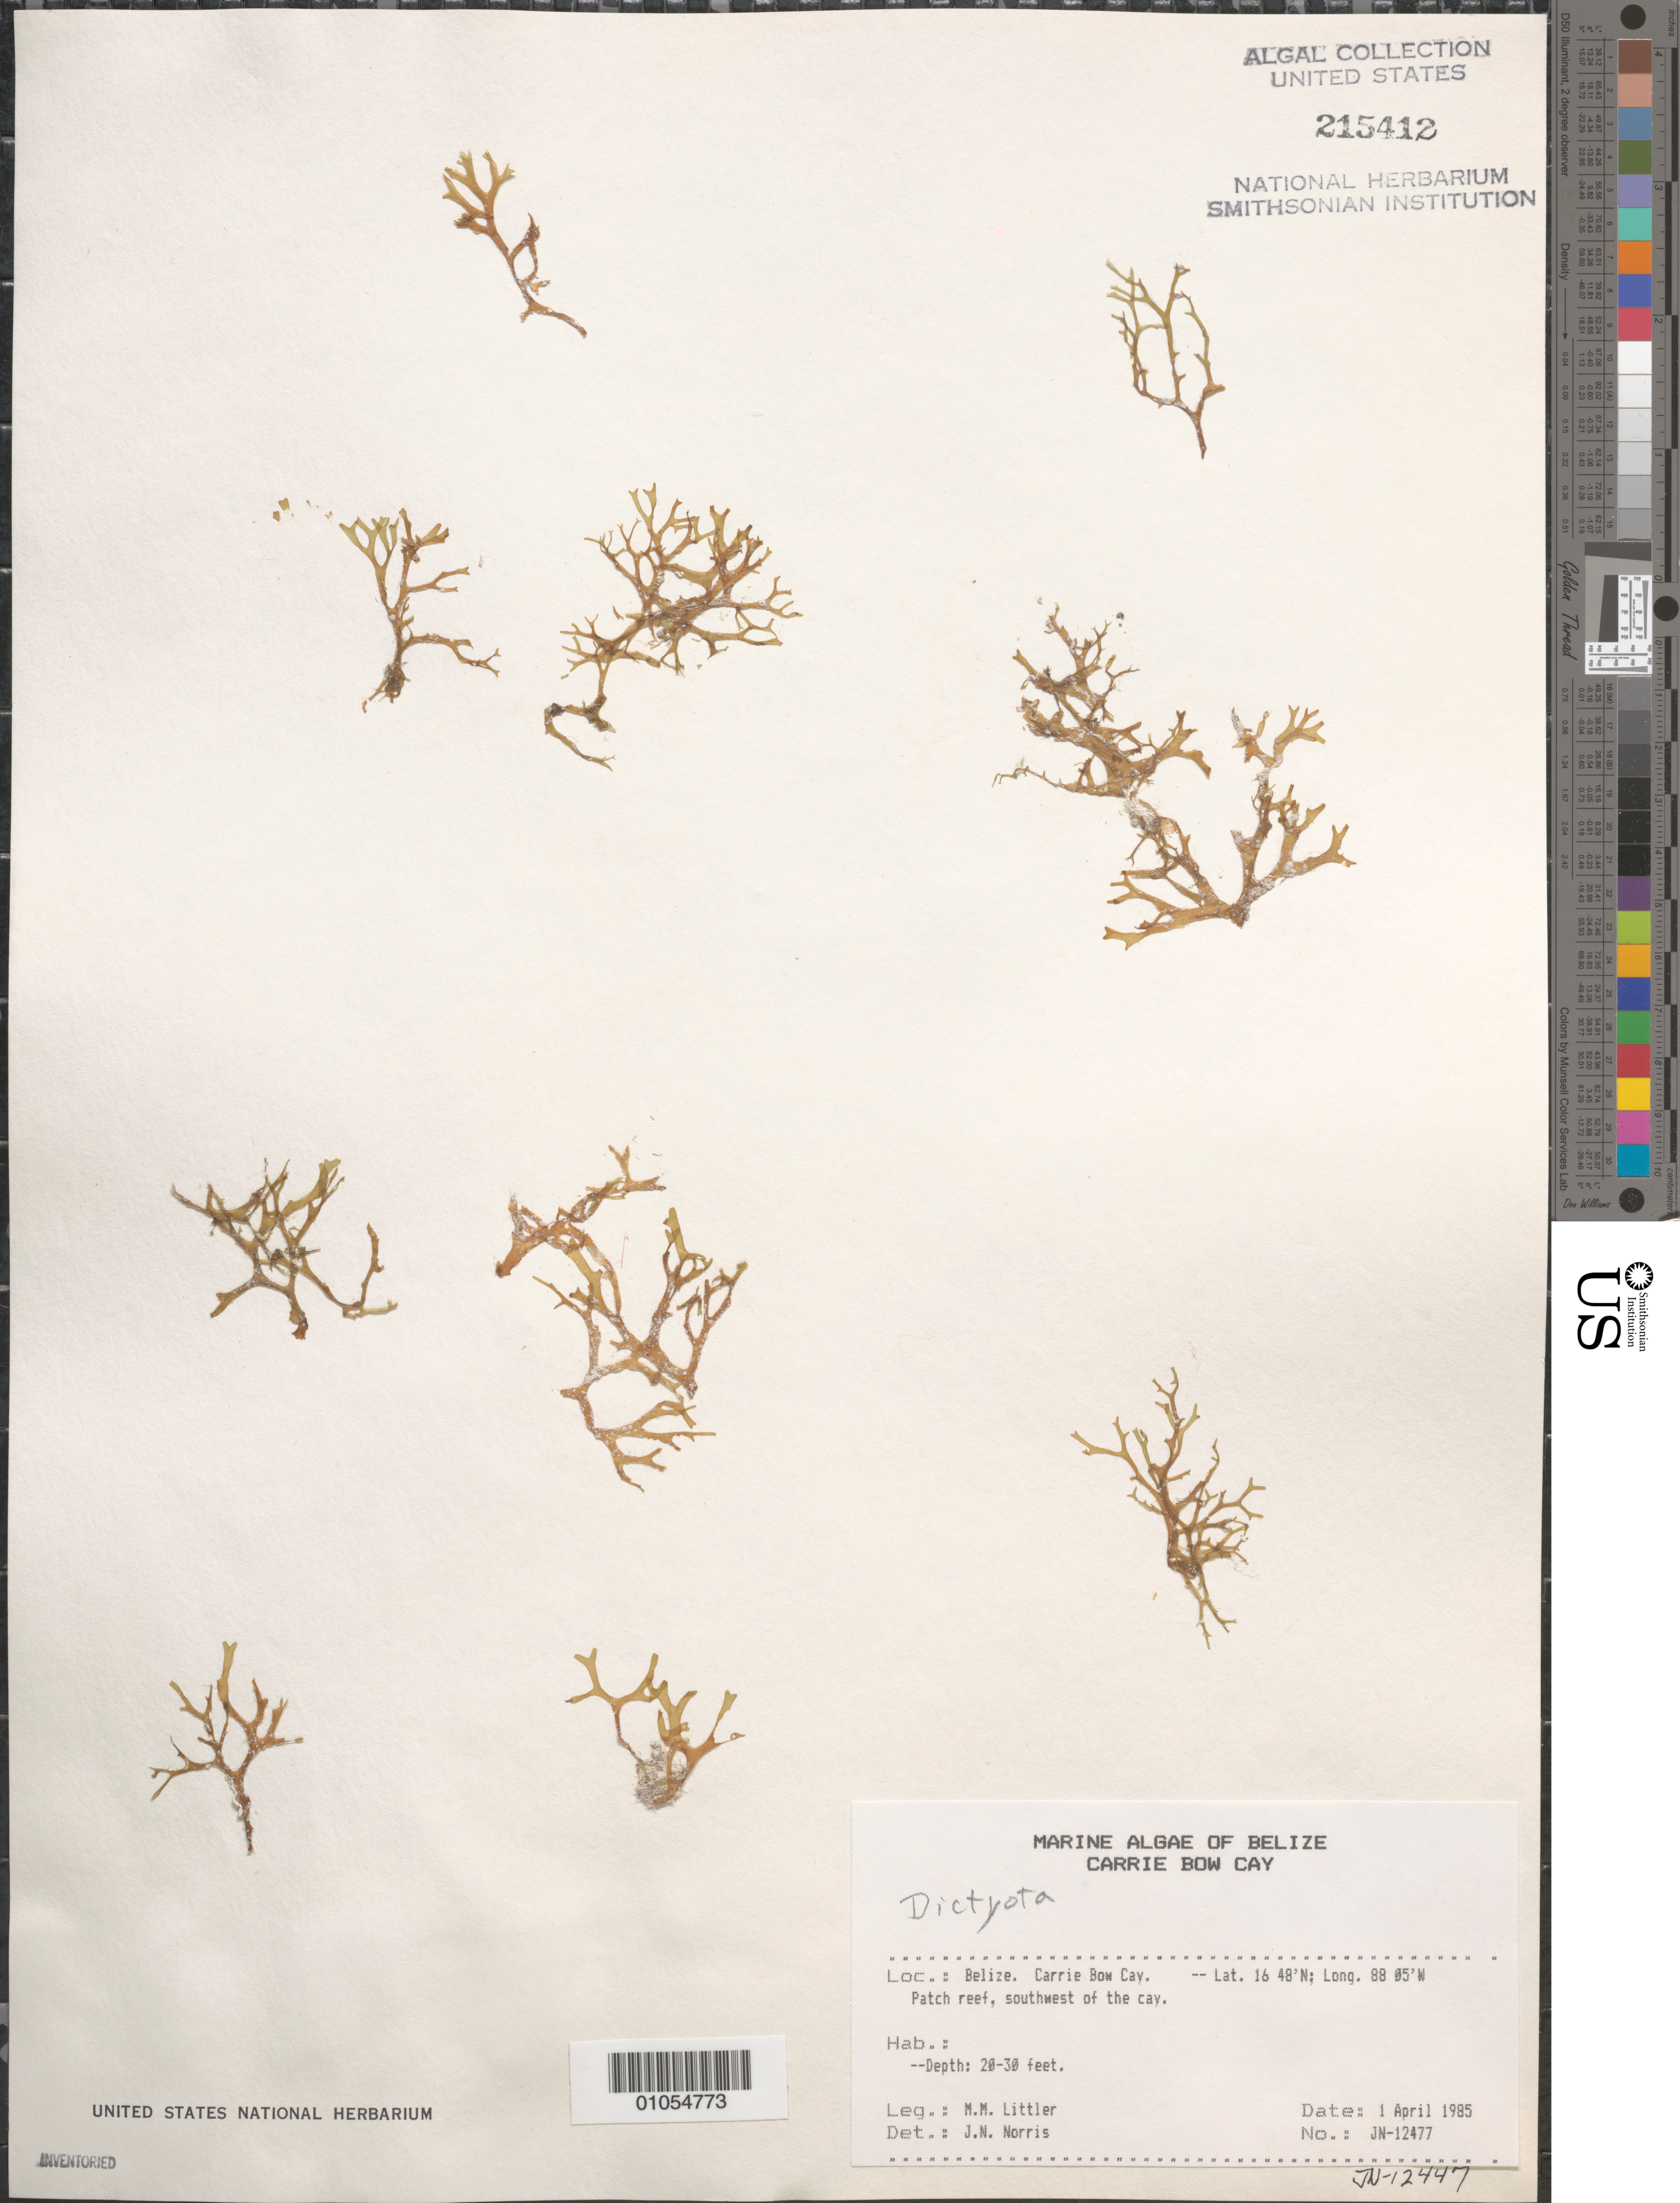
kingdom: Chromista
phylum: Ochrophyta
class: Phaeophyceae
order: Dictyotales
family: Dictyotaceae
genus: Dictyota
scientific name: Dictyota sp.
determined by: Norris, James N.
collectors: M. M. Littler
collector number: JN-12477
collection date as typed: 01 Apr 1985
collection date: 1985-04-01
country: Belize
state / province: Stann Creek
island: Carrie Bow Cay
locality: Patch reef southwest of Carrie Bow Cay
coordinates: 16 48'N, 88 05'W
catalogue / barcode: US 215412